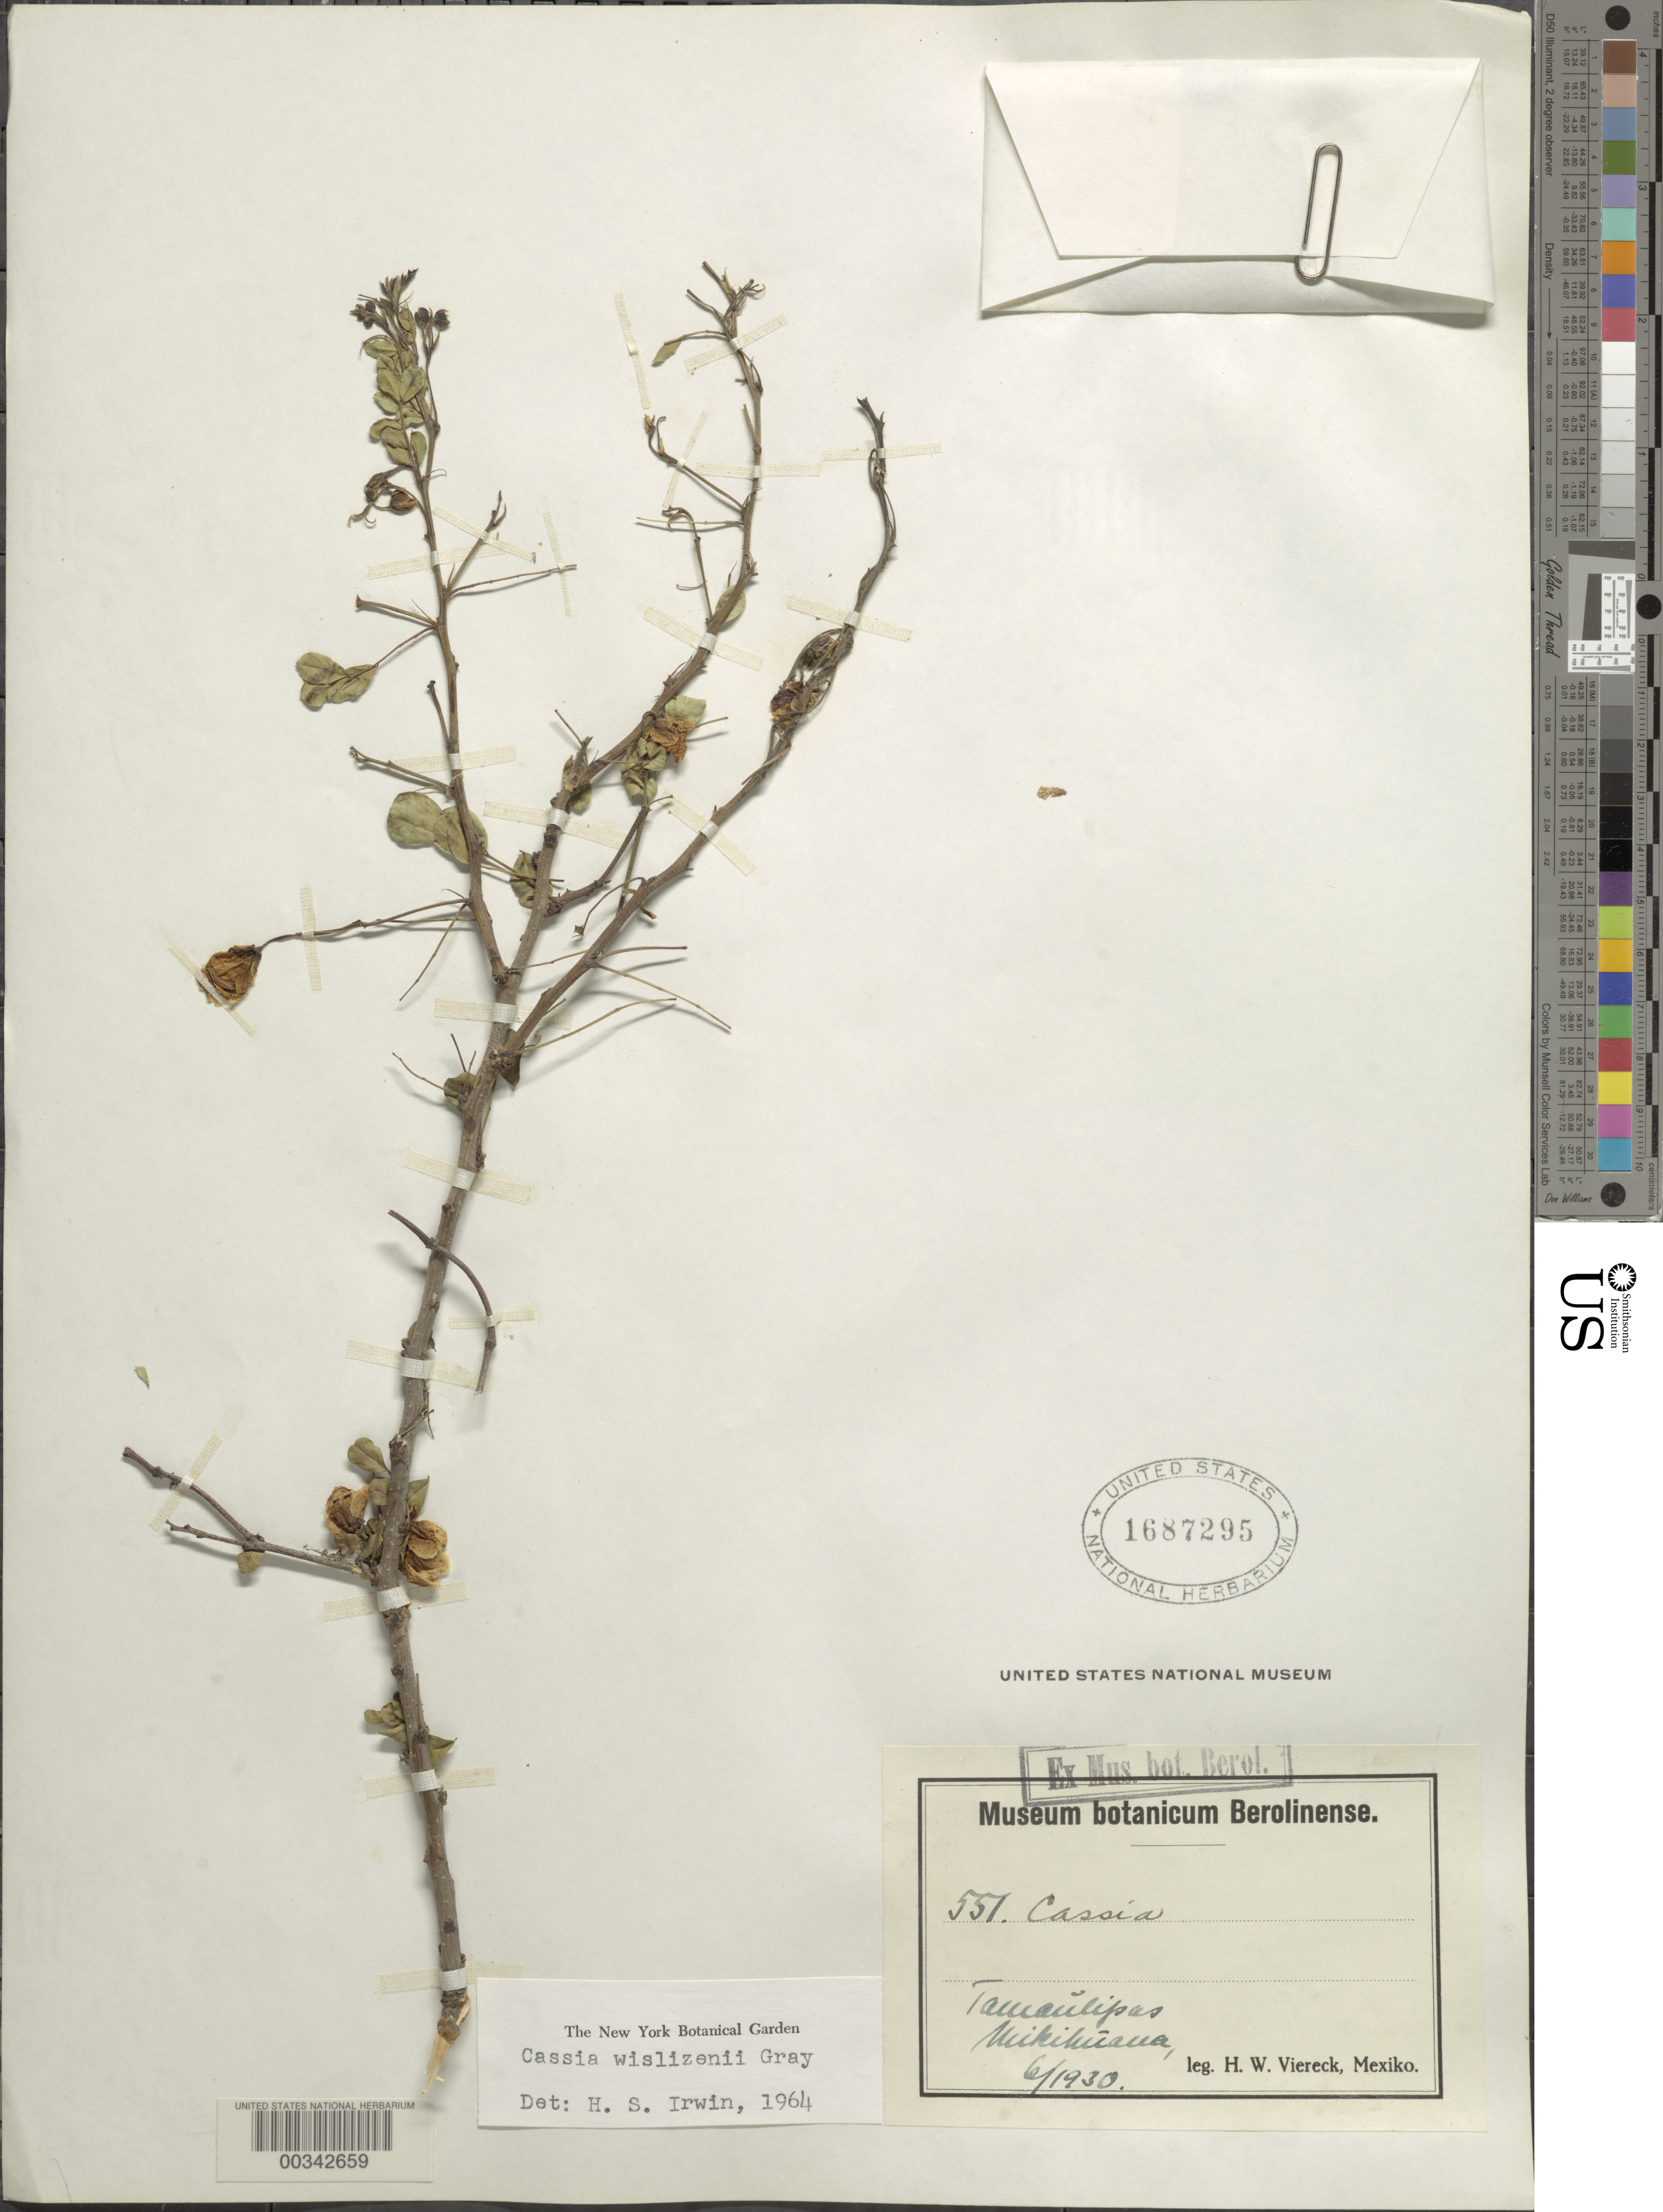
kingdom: Plantae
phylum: Tracheophyta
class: Magnoliopsida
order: Fabales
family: Fabaceae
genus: Senna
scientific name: Senna wislizeni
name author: (A. Gray) H.S. Irwin & Barneby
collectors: H. W. Viereck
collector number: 551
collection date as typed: Jun 1930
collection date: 1930-06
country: Mexico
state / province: Tamaulipas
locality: Mikihuaua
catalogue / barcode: US 1687295